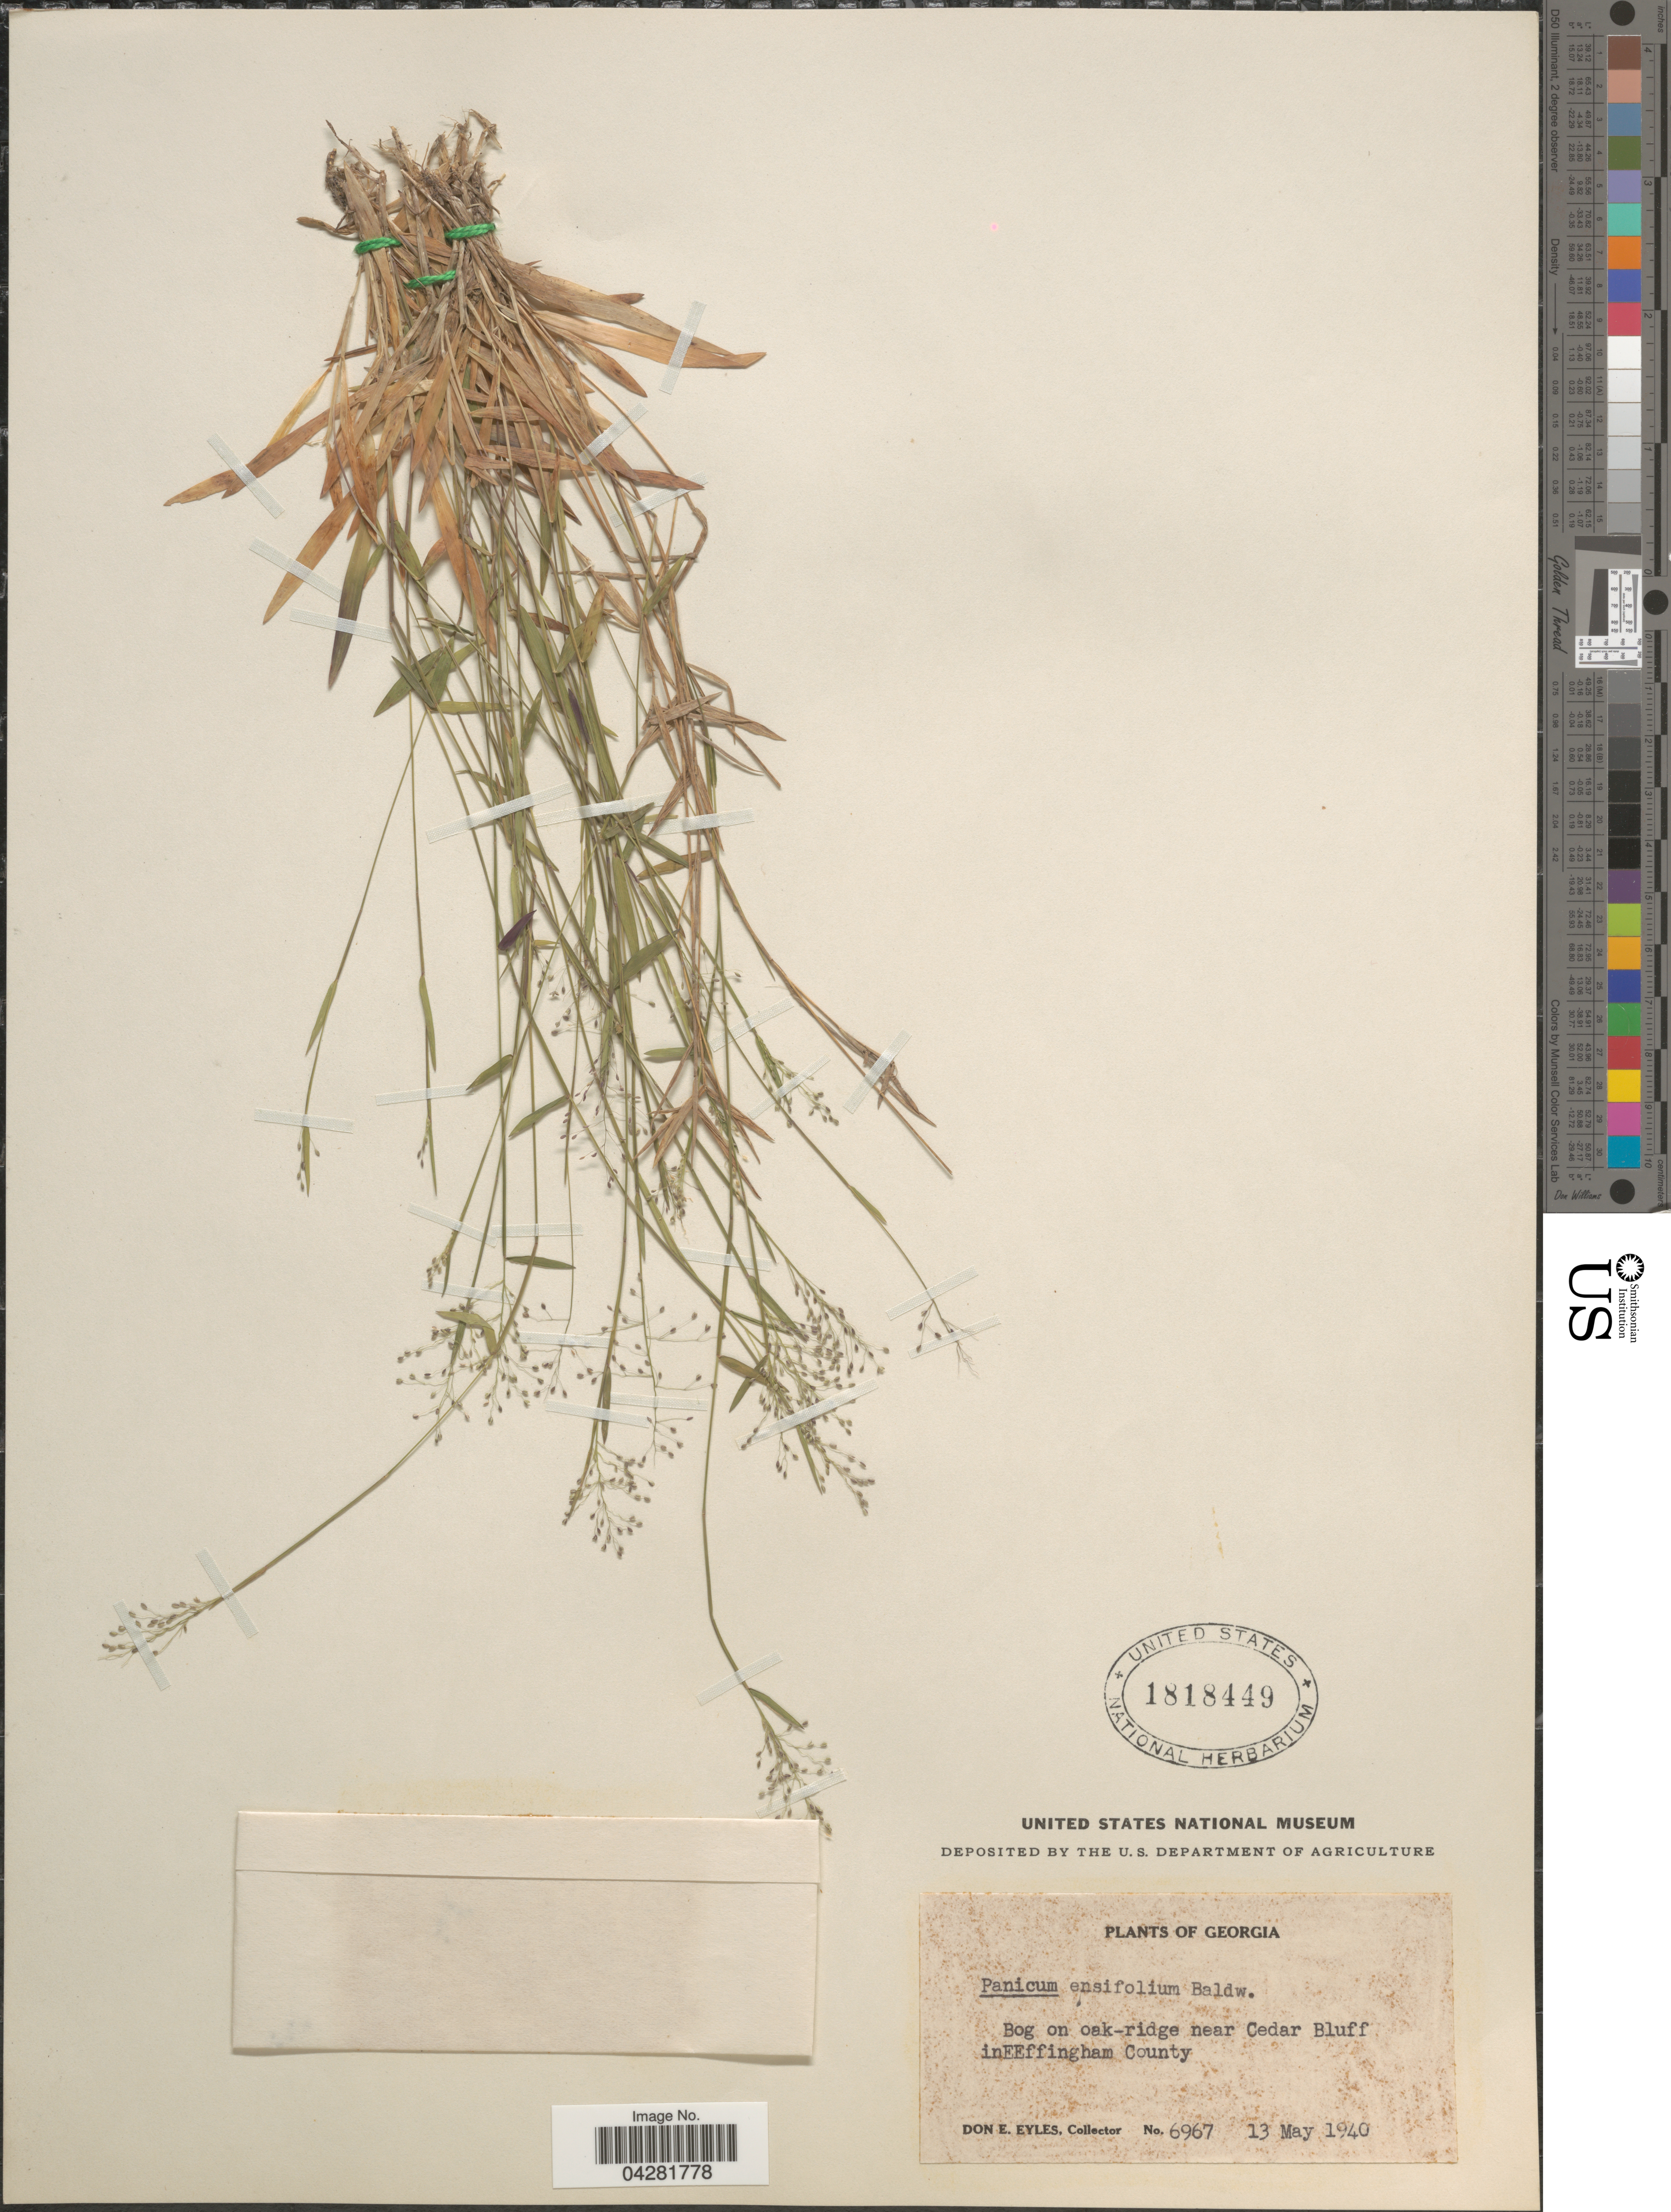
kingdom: Plantae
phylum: Tracheophyta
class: Liliopsida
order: Poales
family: Poaceae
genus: Dichanthelium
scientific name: Dichanthelium ensifolium var. ensifolium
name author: (Baldwin ex Elliot) Gould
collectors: D. Eyles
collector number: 6967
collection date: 1940-05-13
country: United States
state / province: Georgia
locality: Bog on oak-ridge near Cedar Bluff in Eeffingham County.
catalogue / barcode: US 1818449